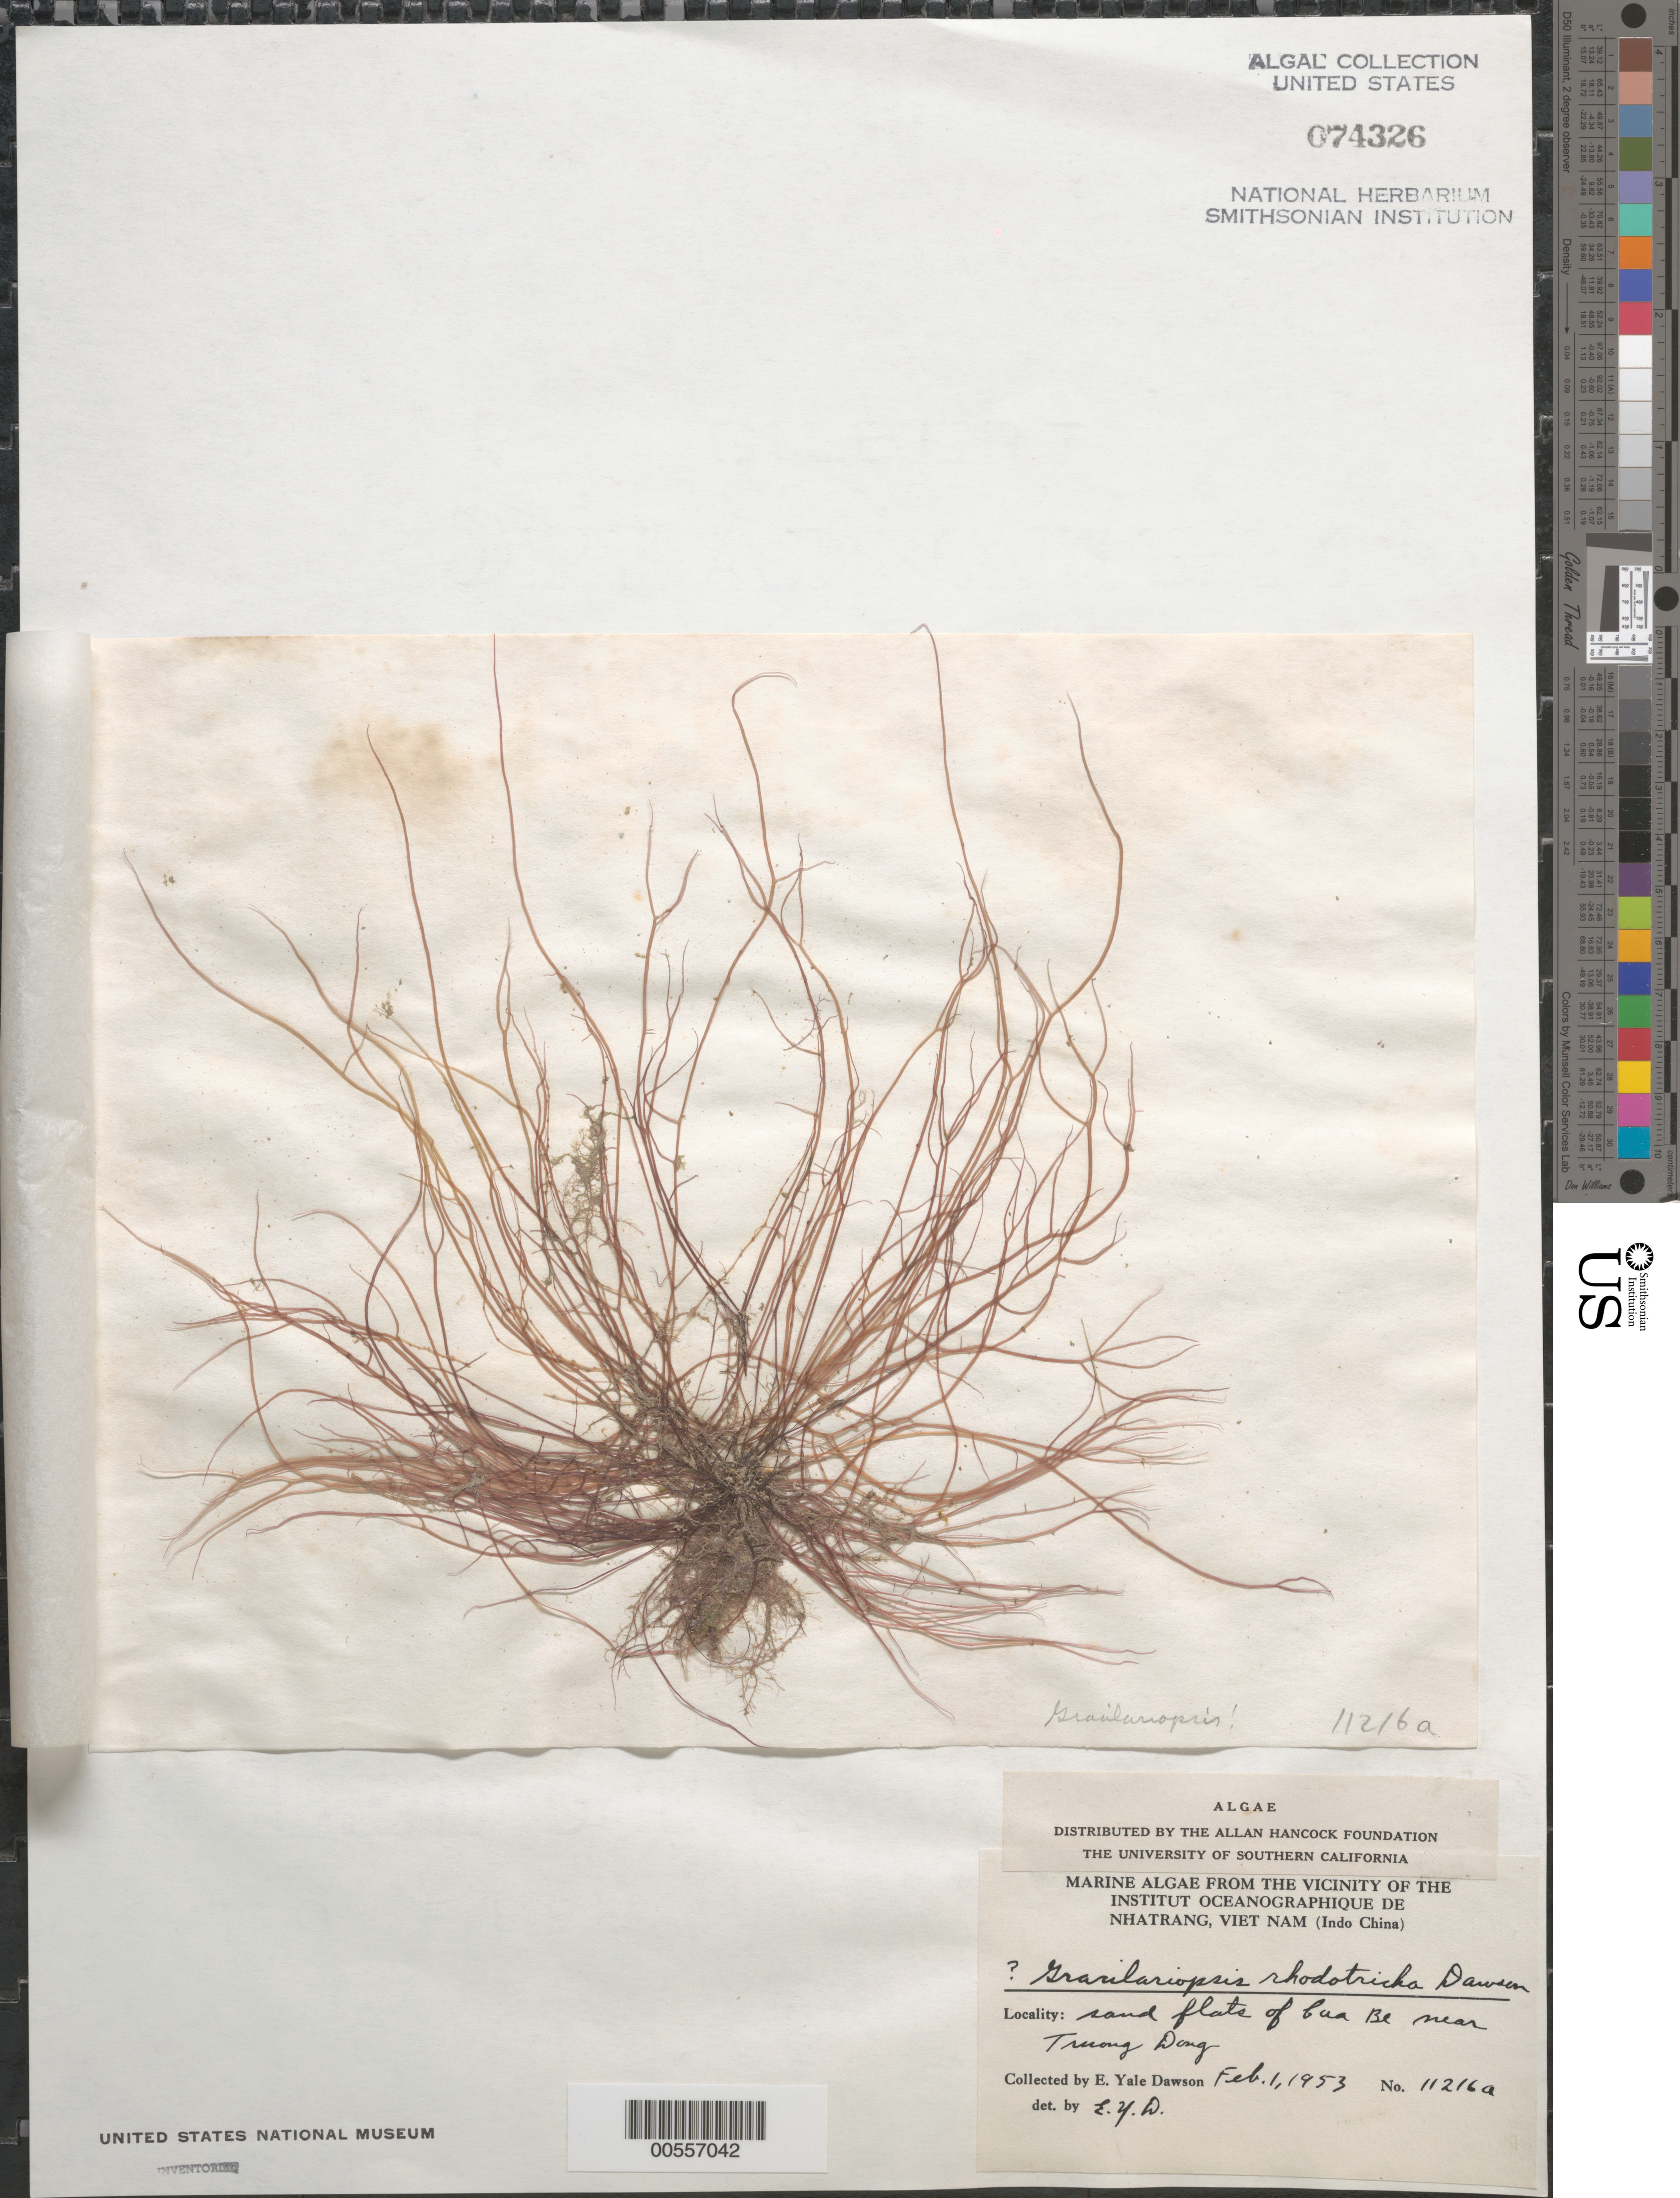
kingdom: Plantae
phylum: Rhodophyta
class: Florideophyceae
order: Gracilariales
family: Gracilariaceae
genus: Gracilariopsis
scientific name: Gracilariopsis rhodotricha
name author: E.Y. Dawson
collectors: E. Y. Dawson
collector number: EYD 11216a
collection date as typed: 01 Feb 1953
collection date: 1953-02-01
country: Vietnam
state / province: Phu Khanh Province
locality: Cua Be near Truong Dong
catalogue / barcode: US 74326